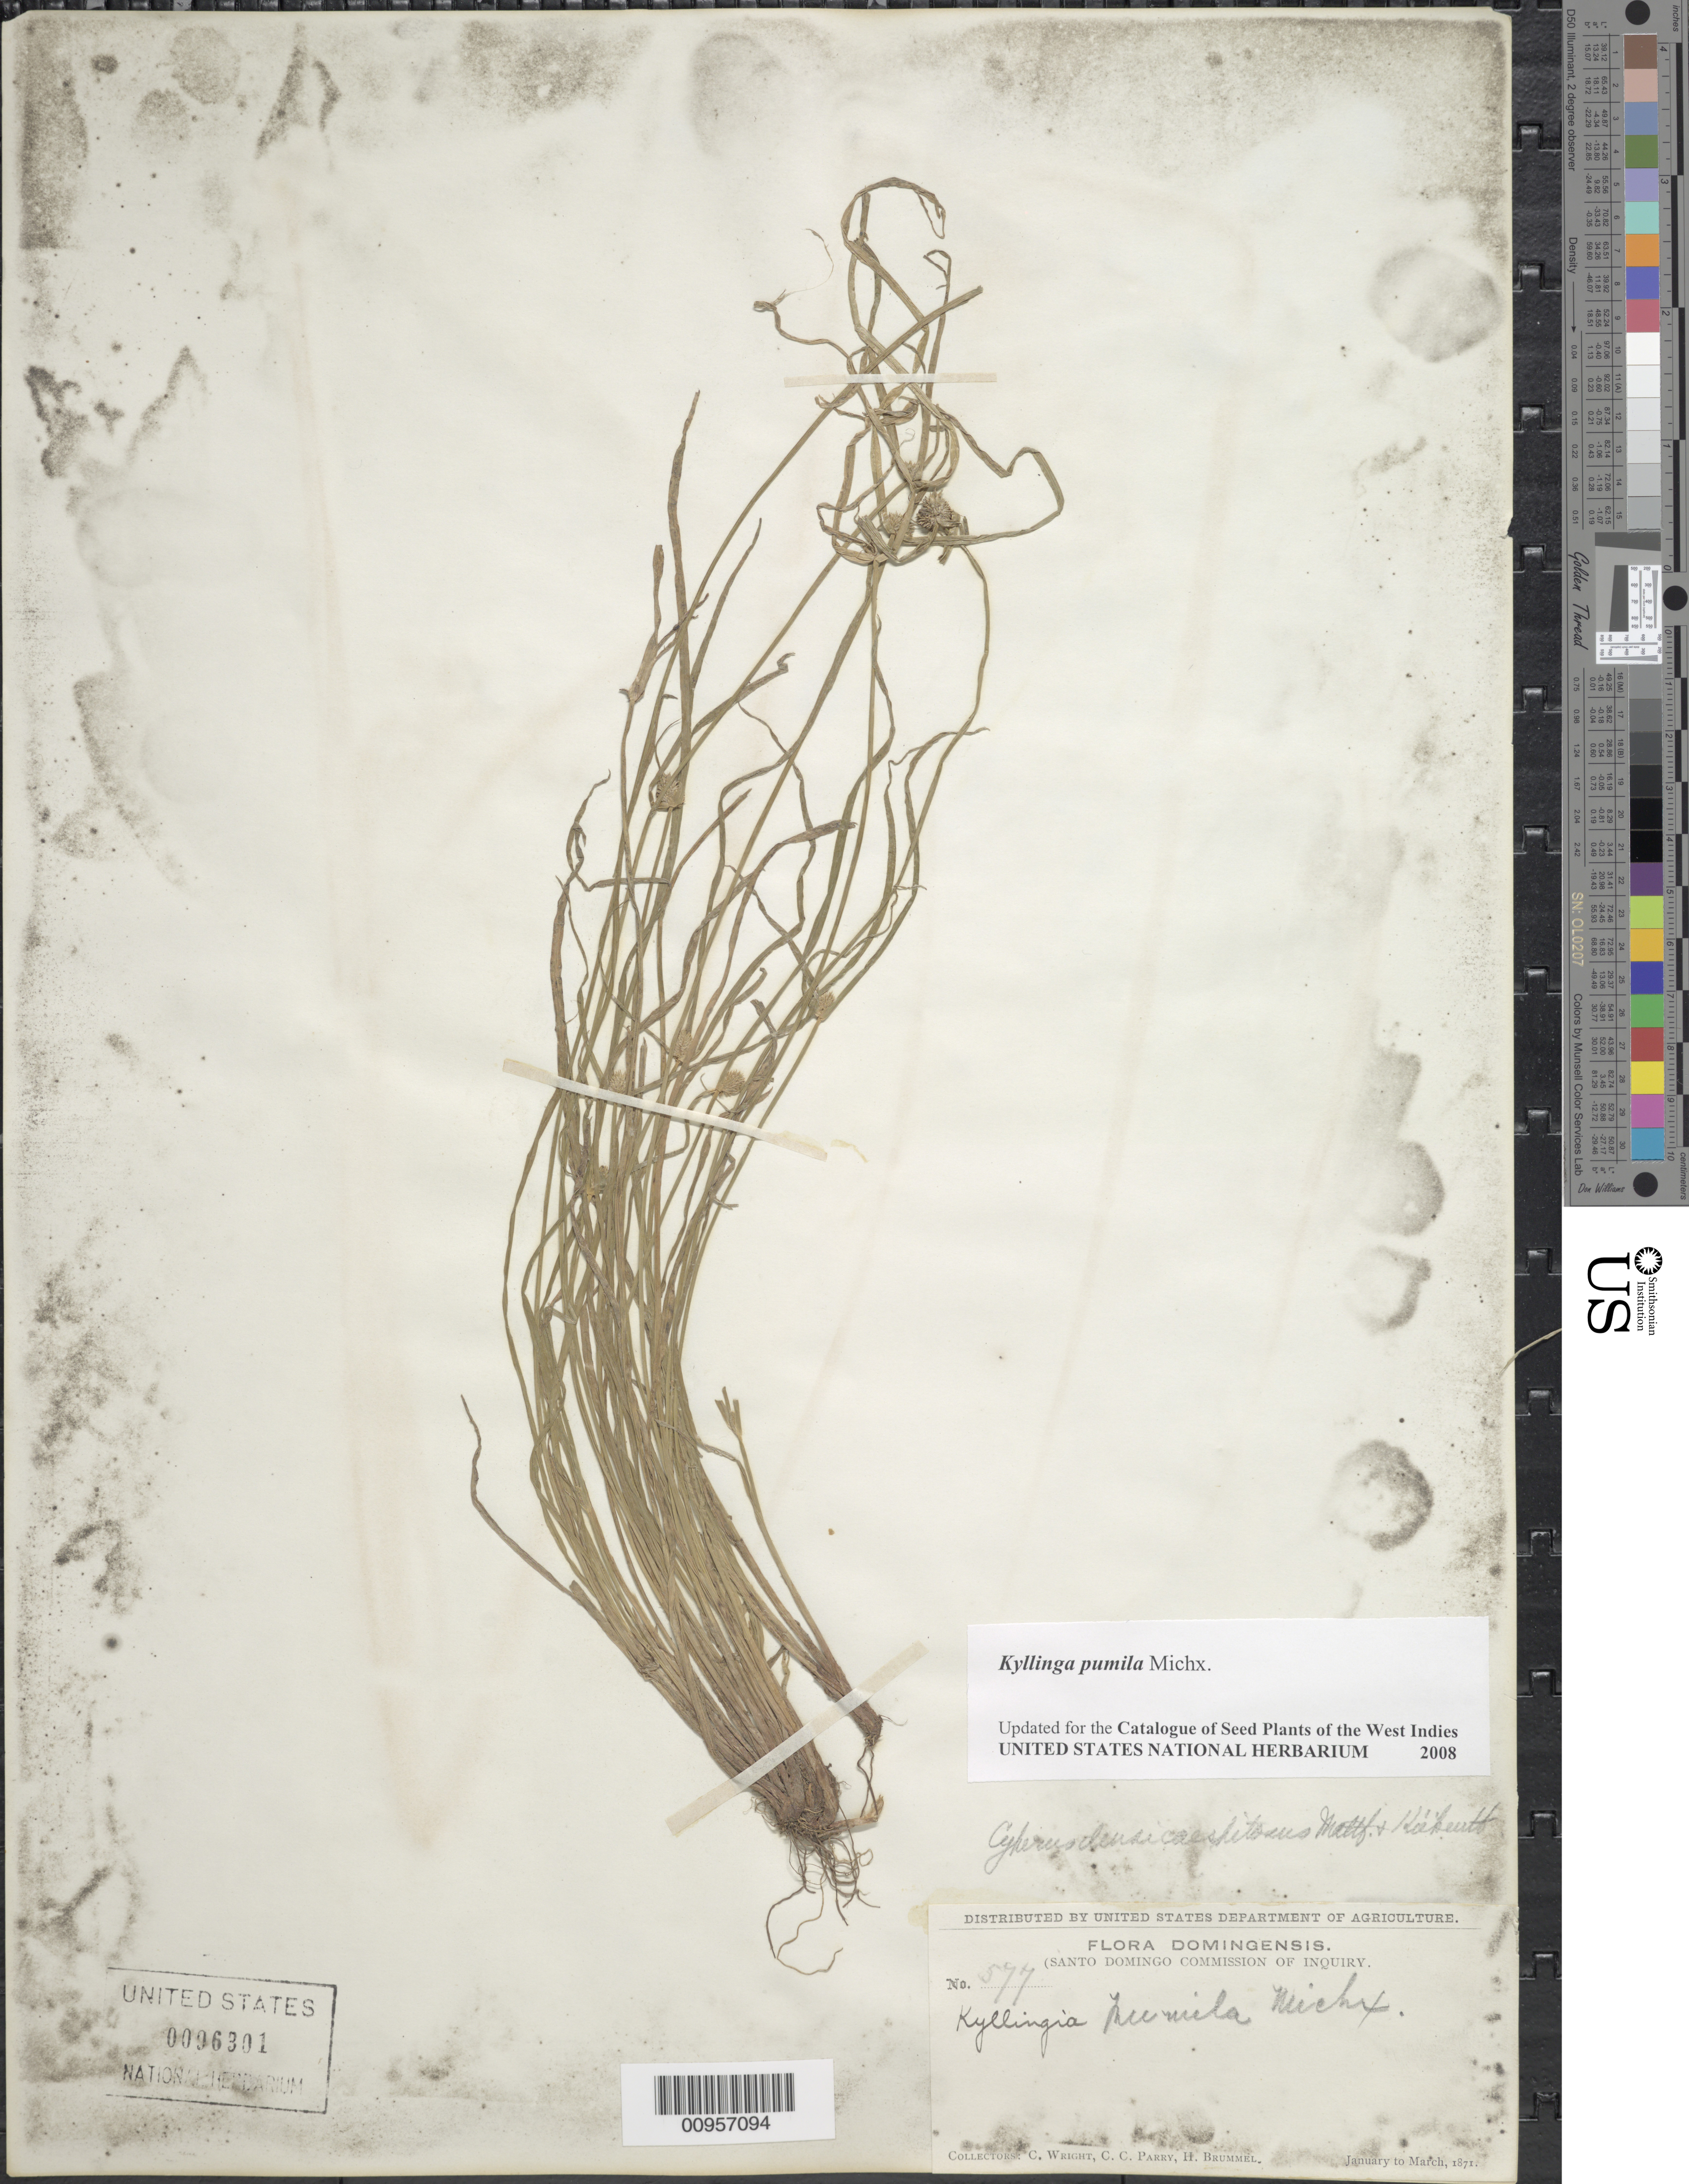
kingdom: Plantae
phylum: Tracheophyta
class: Liliopsida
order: Poales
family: Cyperaceae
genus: Cyperus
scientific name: Cyperus hortensis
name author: (Salzm. ex Steud.) Dorr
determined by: Strong, Mark T., (BOT), Smithsonian Institution - National Museum of Natural History (UNITED STATES)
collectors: C. Wright, C. C. Parry & H. Brummel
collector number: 577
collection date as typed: Jan 1871 to -- Mar 1871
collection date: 1871-01/1871-03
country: Dominican Republic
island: Hispaniola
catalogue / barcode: US 96301